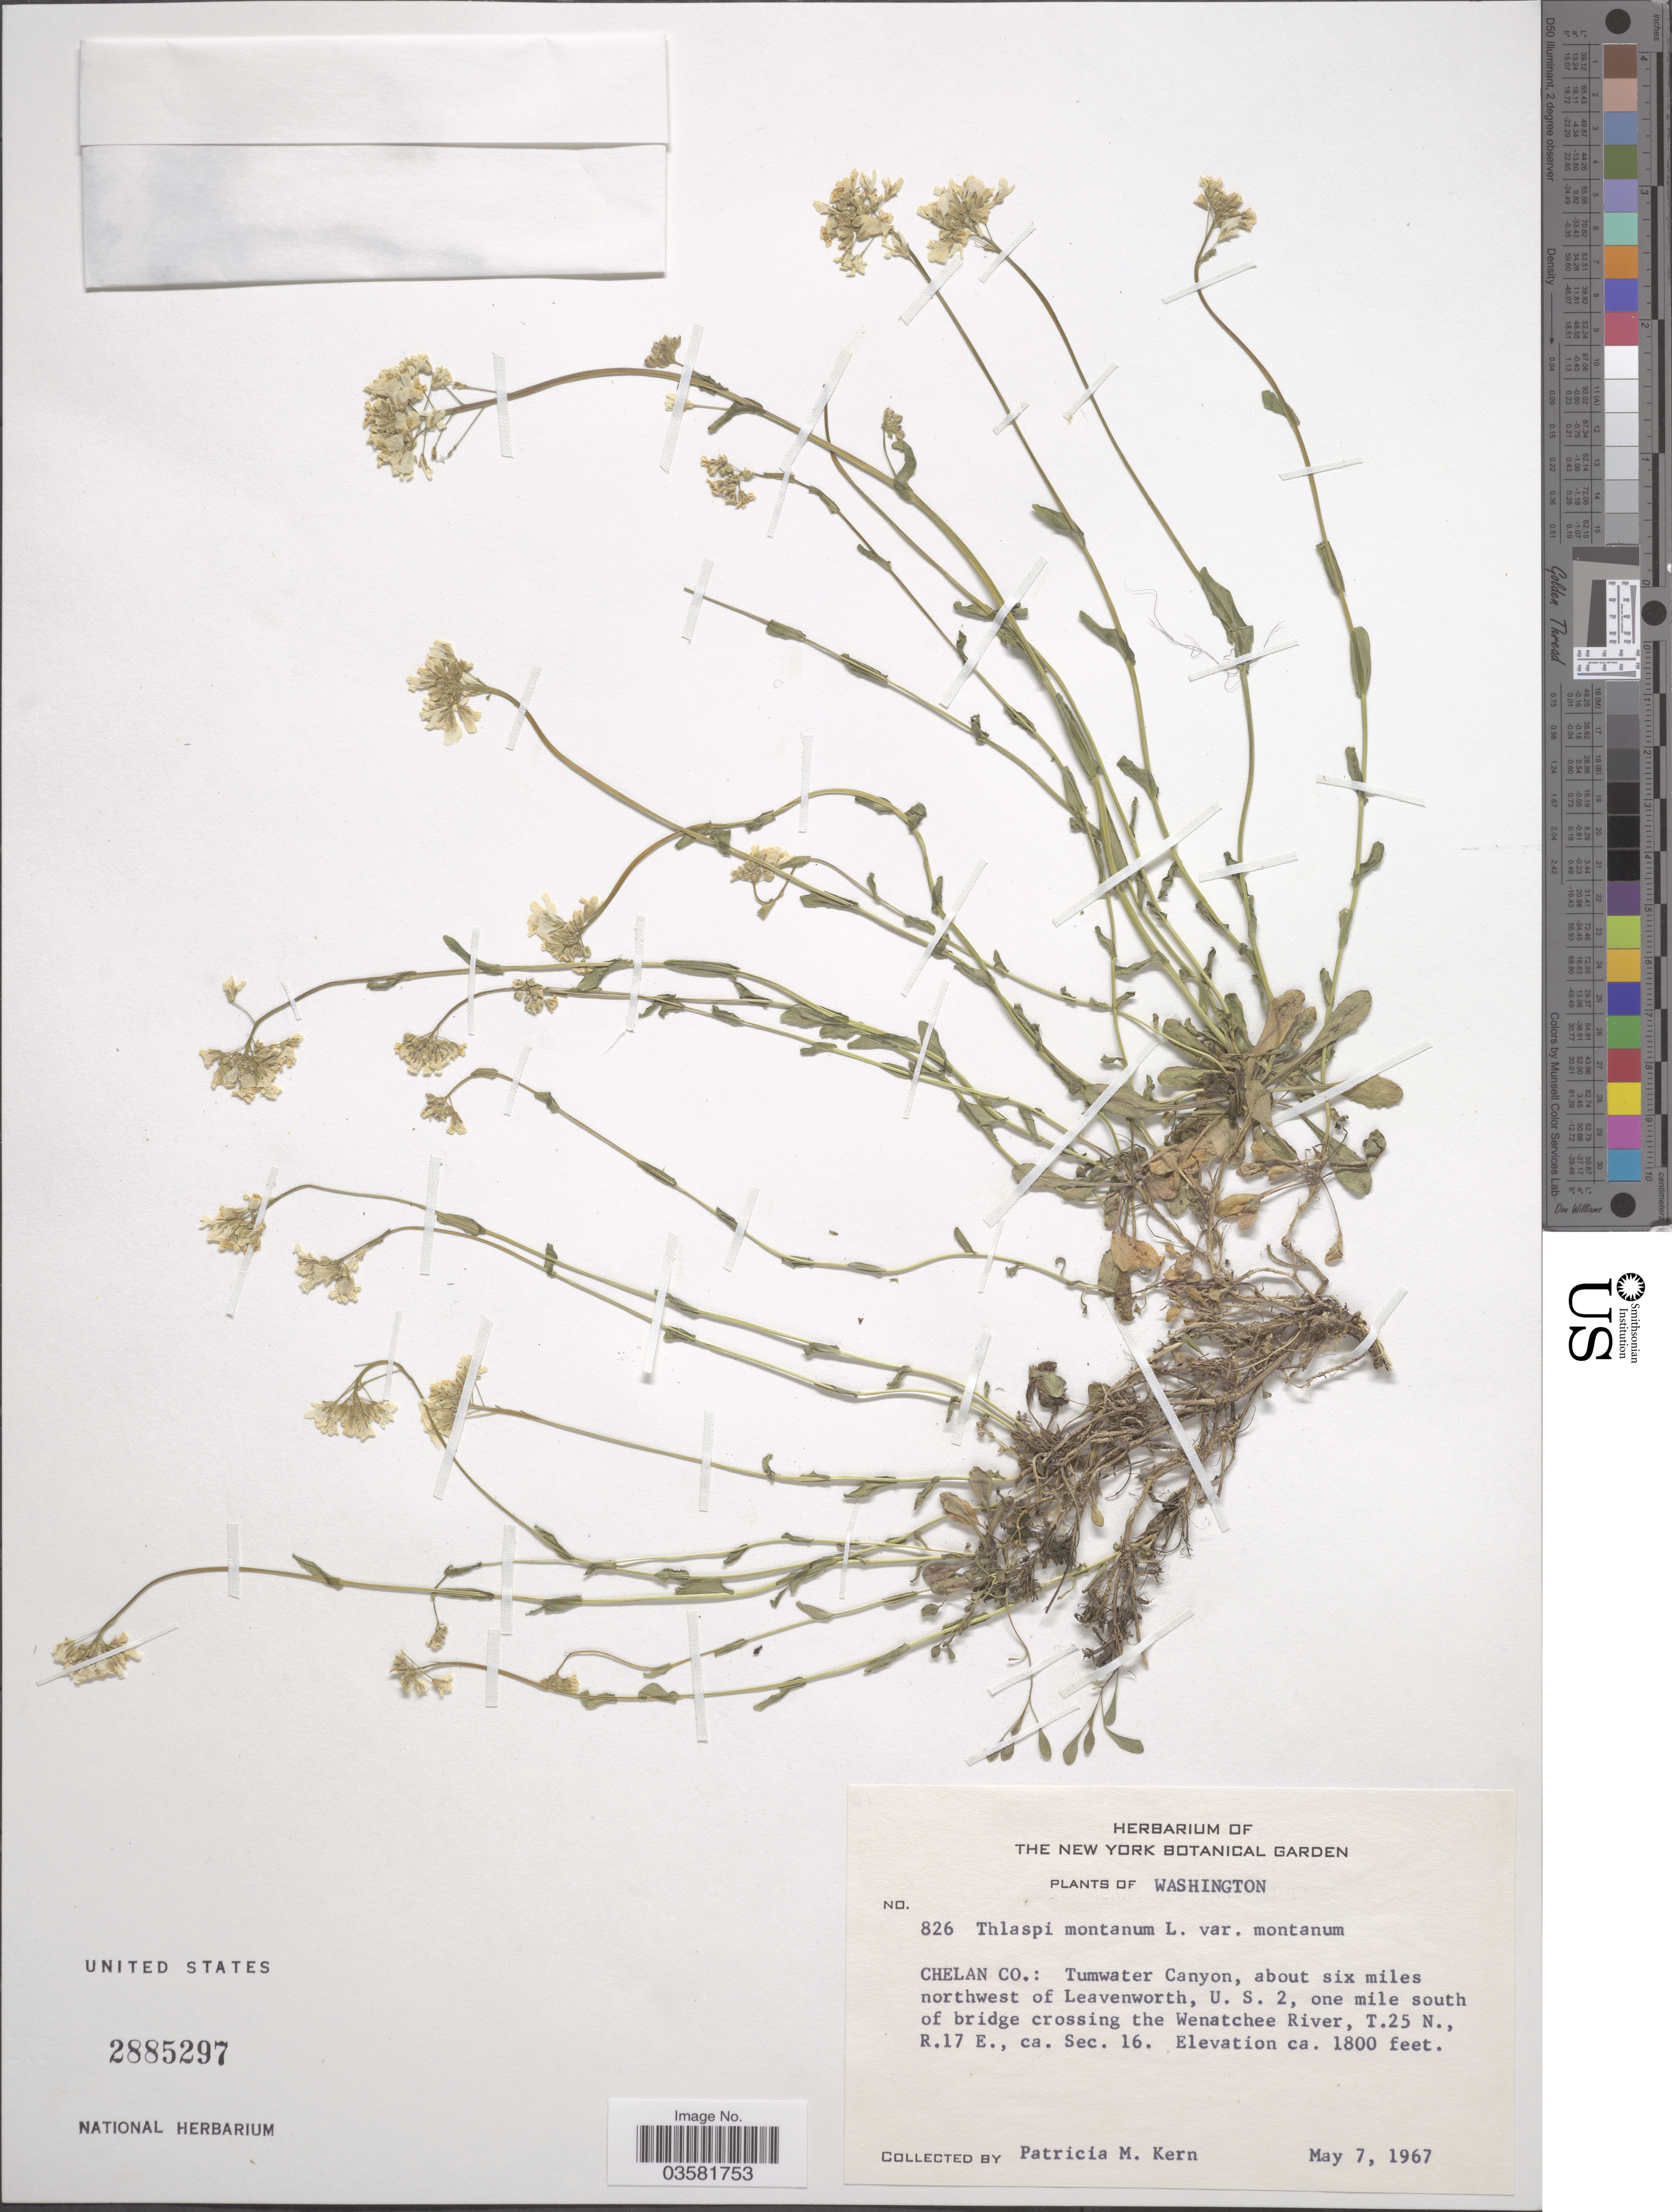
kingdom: Plantae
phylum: Tracheophyta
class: Magnoliopsida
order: Brassicales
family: Brassicaceae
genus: Thlaspi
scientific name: Thlaspi montanum var. montanum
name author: L.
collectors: P. M. Kern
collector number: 826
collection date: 1967-05-07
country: United States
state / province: Washington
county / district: Chelan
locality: Chelan Co.: Tumwater Canyon, about six miles northwest of Leavenworth, U.S. 2, one mile south of bridge crossing the Wenatchee River, T.25 N., R.17 E., ca. Sec. 16.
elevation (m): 549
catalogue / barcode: US 2885297